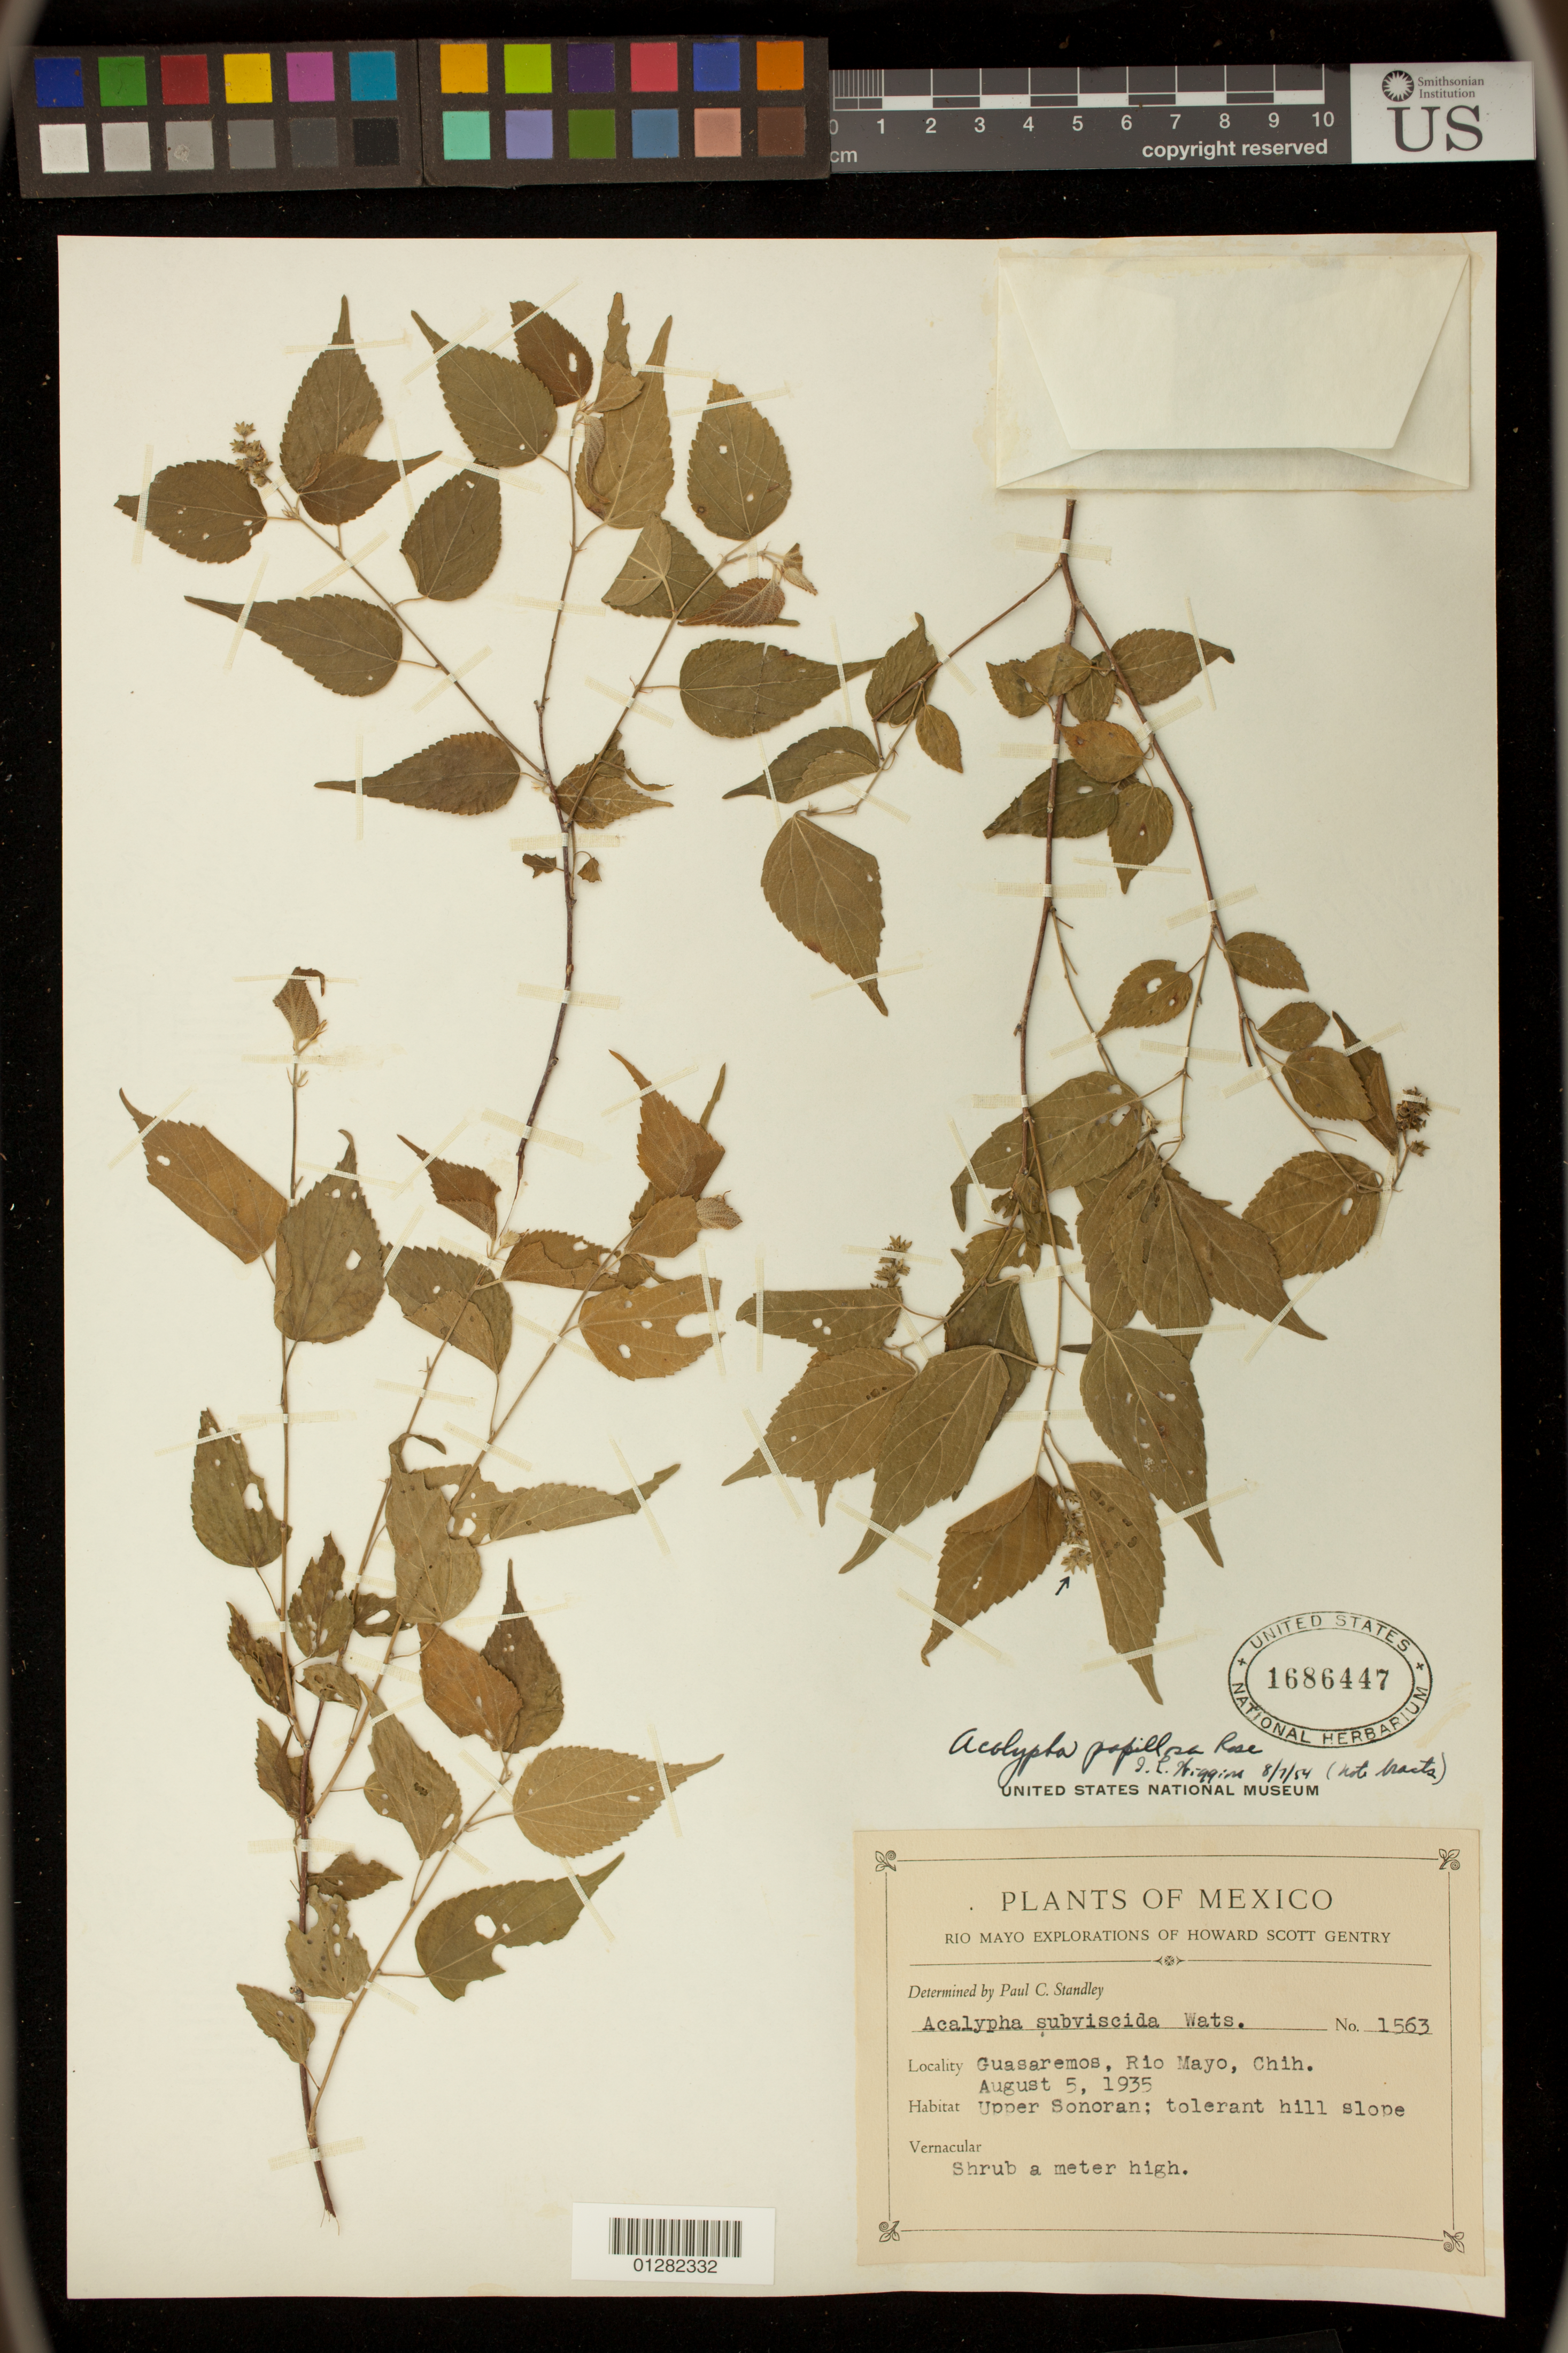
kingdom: Plantae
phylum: Tracheophyta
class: Magnoliopsida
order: Malpighiales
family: Euphorbiaceae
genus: Acalypha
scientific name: Acalypha papillosa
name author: Rose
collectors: R. McVaugh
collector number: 1563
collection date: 1935-08-05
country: Mexico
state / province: Chihuahua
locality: Guasaremos, Rio Mayo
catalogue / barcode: US 1686447